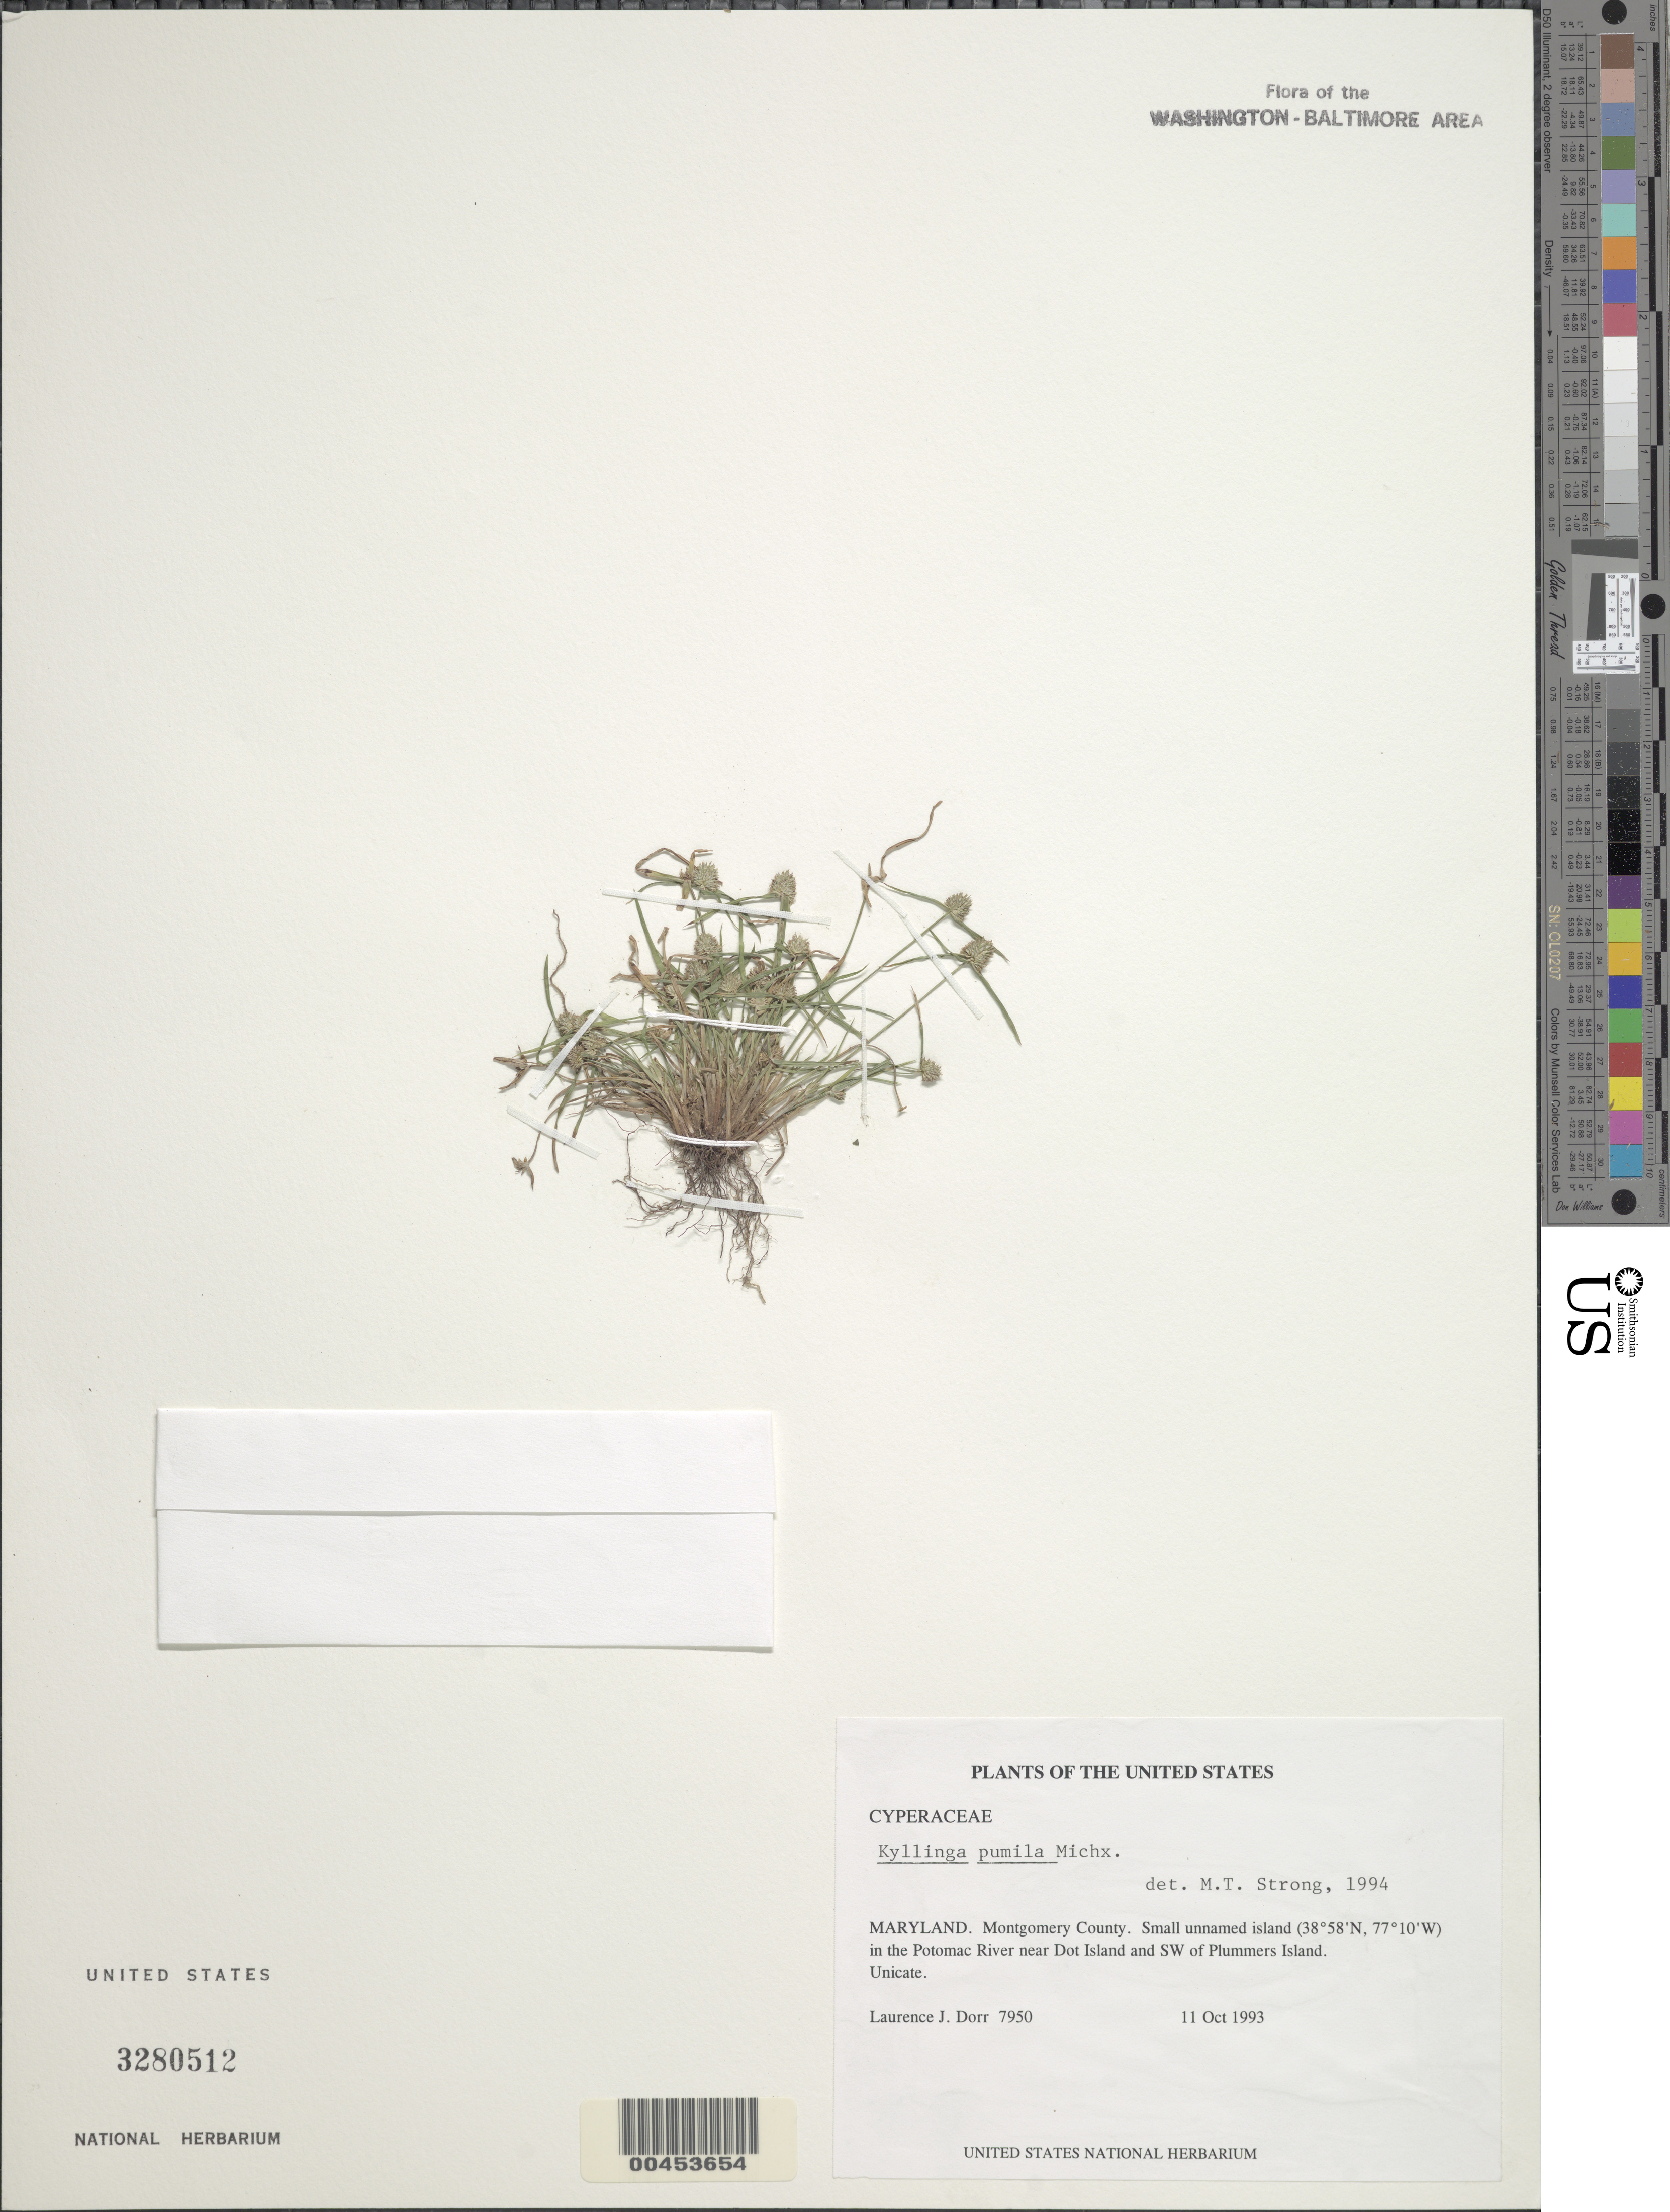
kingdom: Plantae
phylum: Tracheophyta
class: Liliopsida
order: Poales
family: Cyperaceae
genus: Cyperus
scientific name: Cyperus hortensis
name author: (Salzm. ex Steud.) Dorr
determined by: Strong, M. T., (US), Smithsonian Institution - National Museum of Natural History (UNITED STATES)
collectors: L. J. Dorr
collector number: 7950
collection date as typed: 11 Oct 1993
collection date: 1993-10-11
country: United States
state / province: Maryland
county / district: Montgomery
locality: Small unnamed island in the Potomac River near Dot Island and SW of Plummers Island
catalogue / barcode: US 3280512